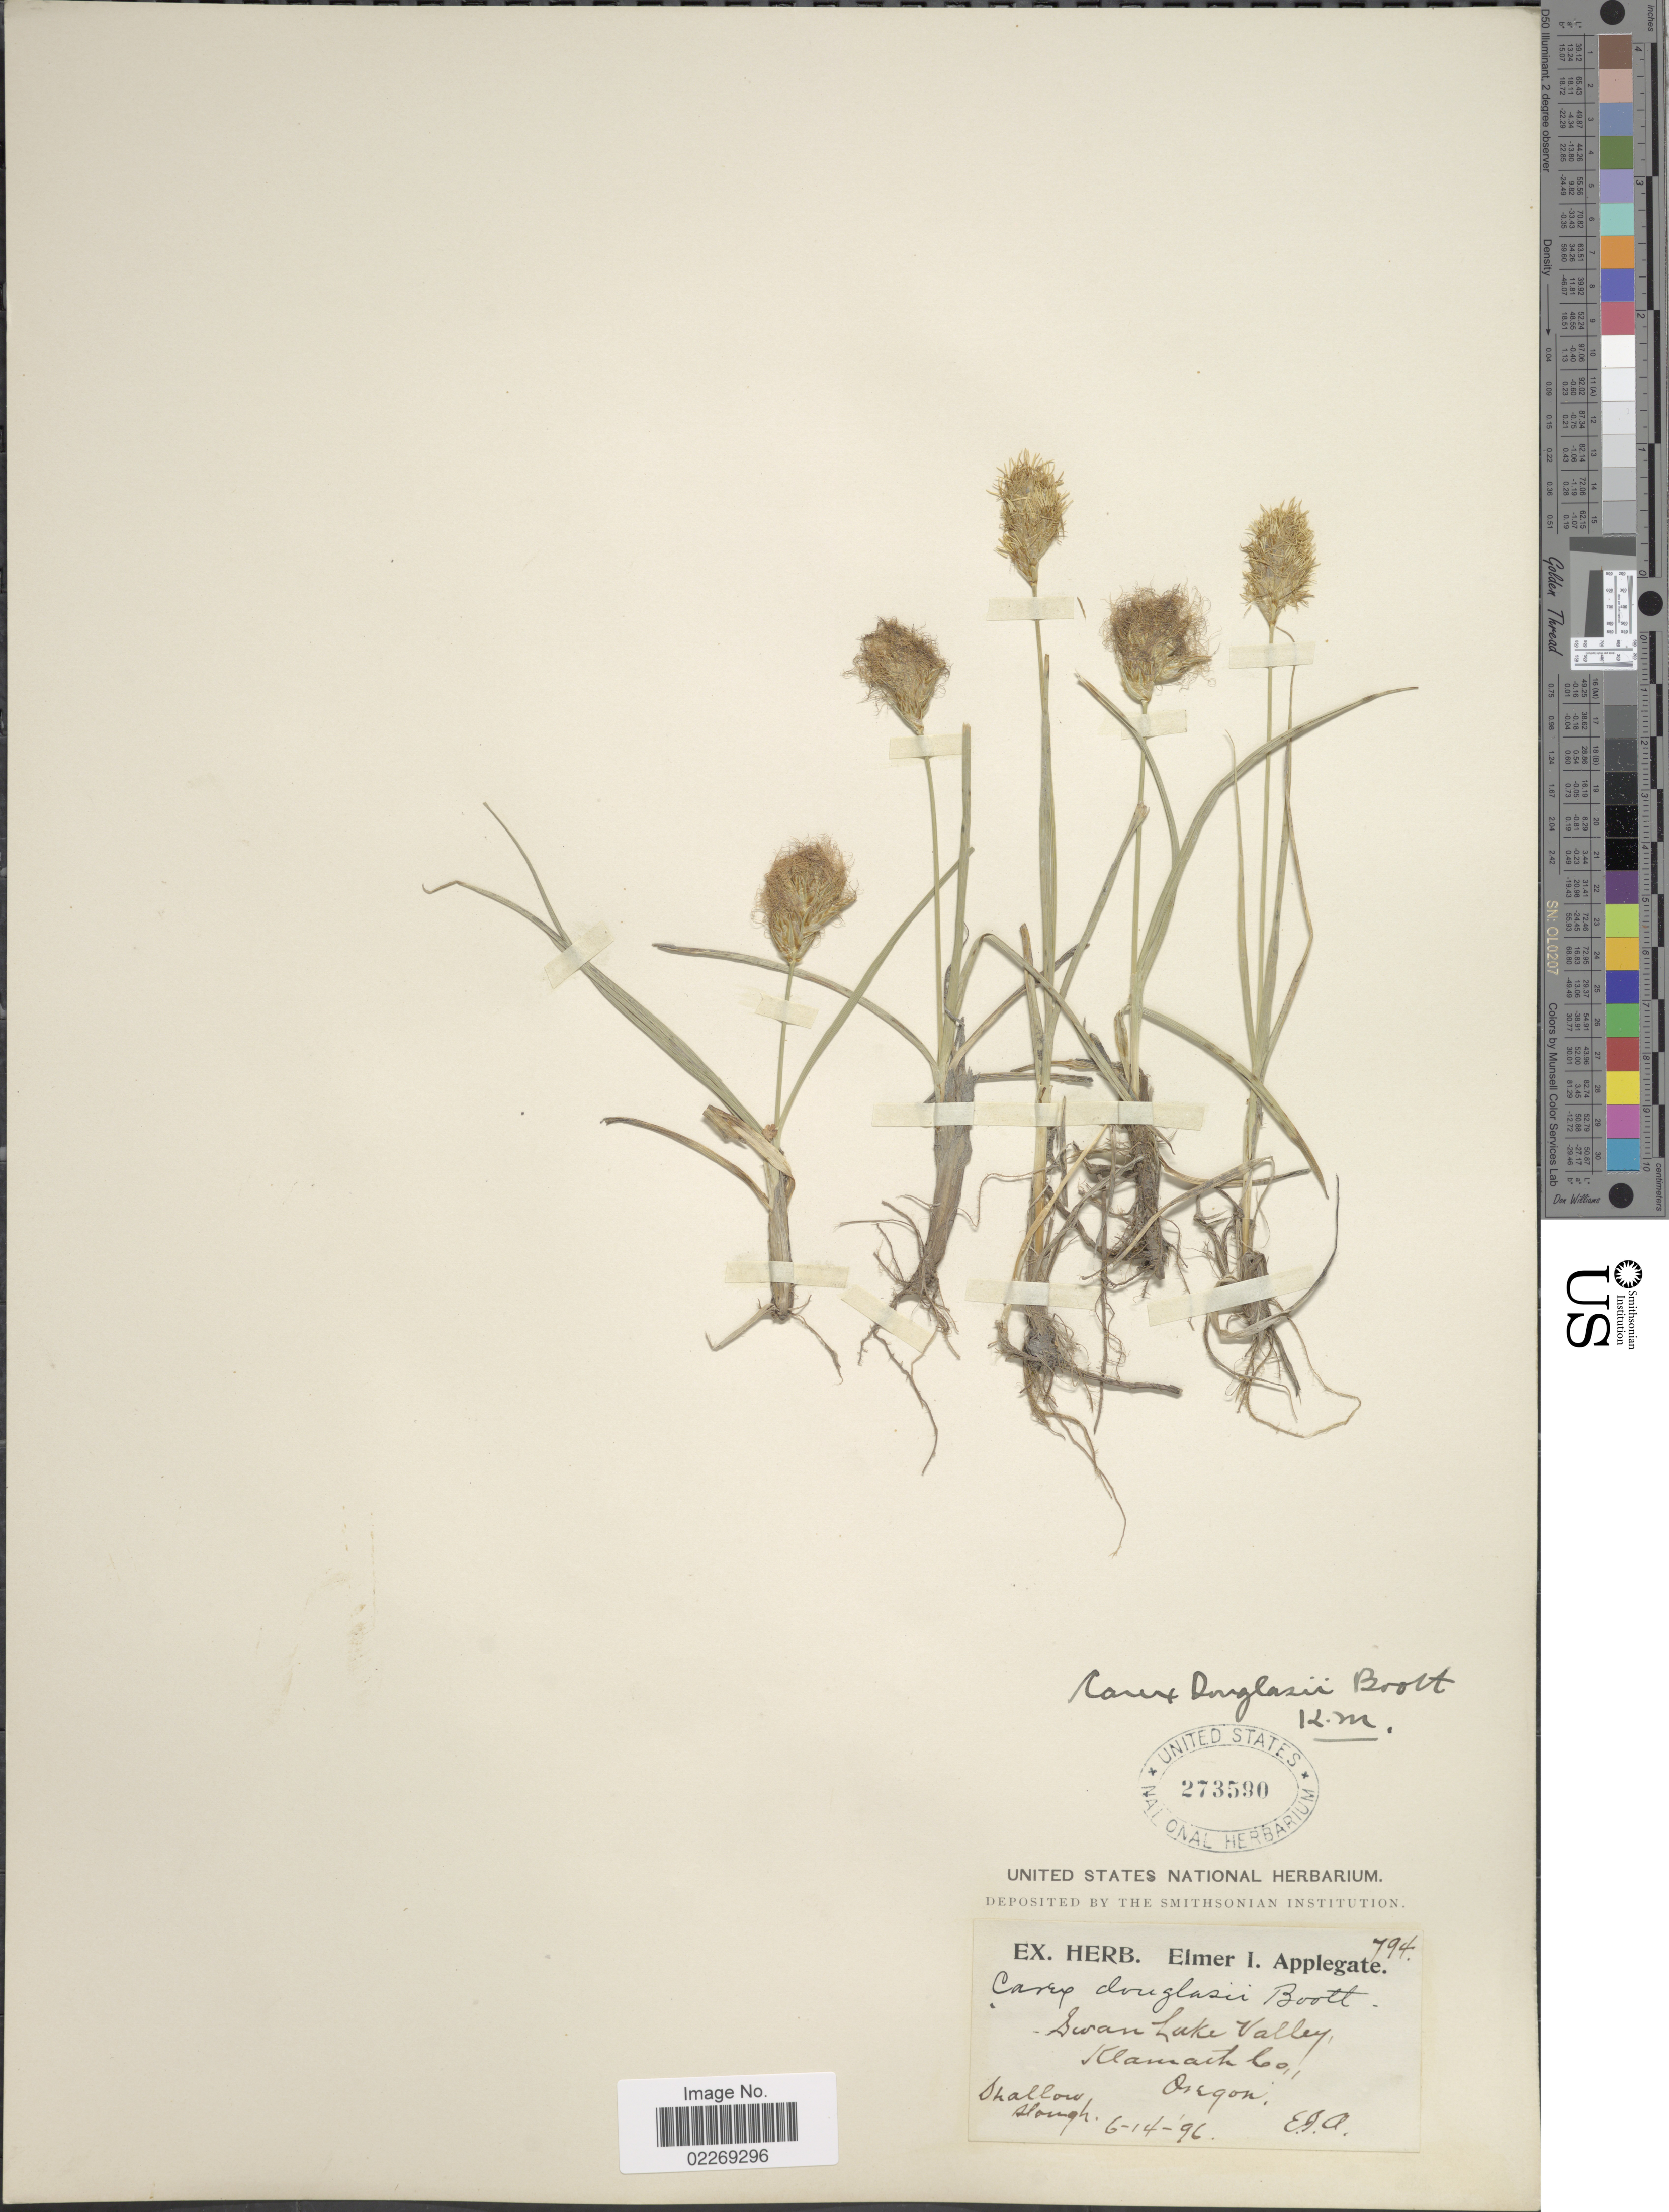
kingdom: Plantae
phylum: Tracheophyta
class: Liliopsida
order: Poales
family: Cyperaceae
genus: Carex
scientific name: Carex douglasii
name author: Boott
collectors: E. I. Applegate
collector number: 794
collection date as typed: Transcribed d/m/y: 14/6/96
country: United States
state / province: Oregon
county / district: Klamath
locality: Swan Lake Valley, Klamath Co.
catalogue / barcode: US 273590